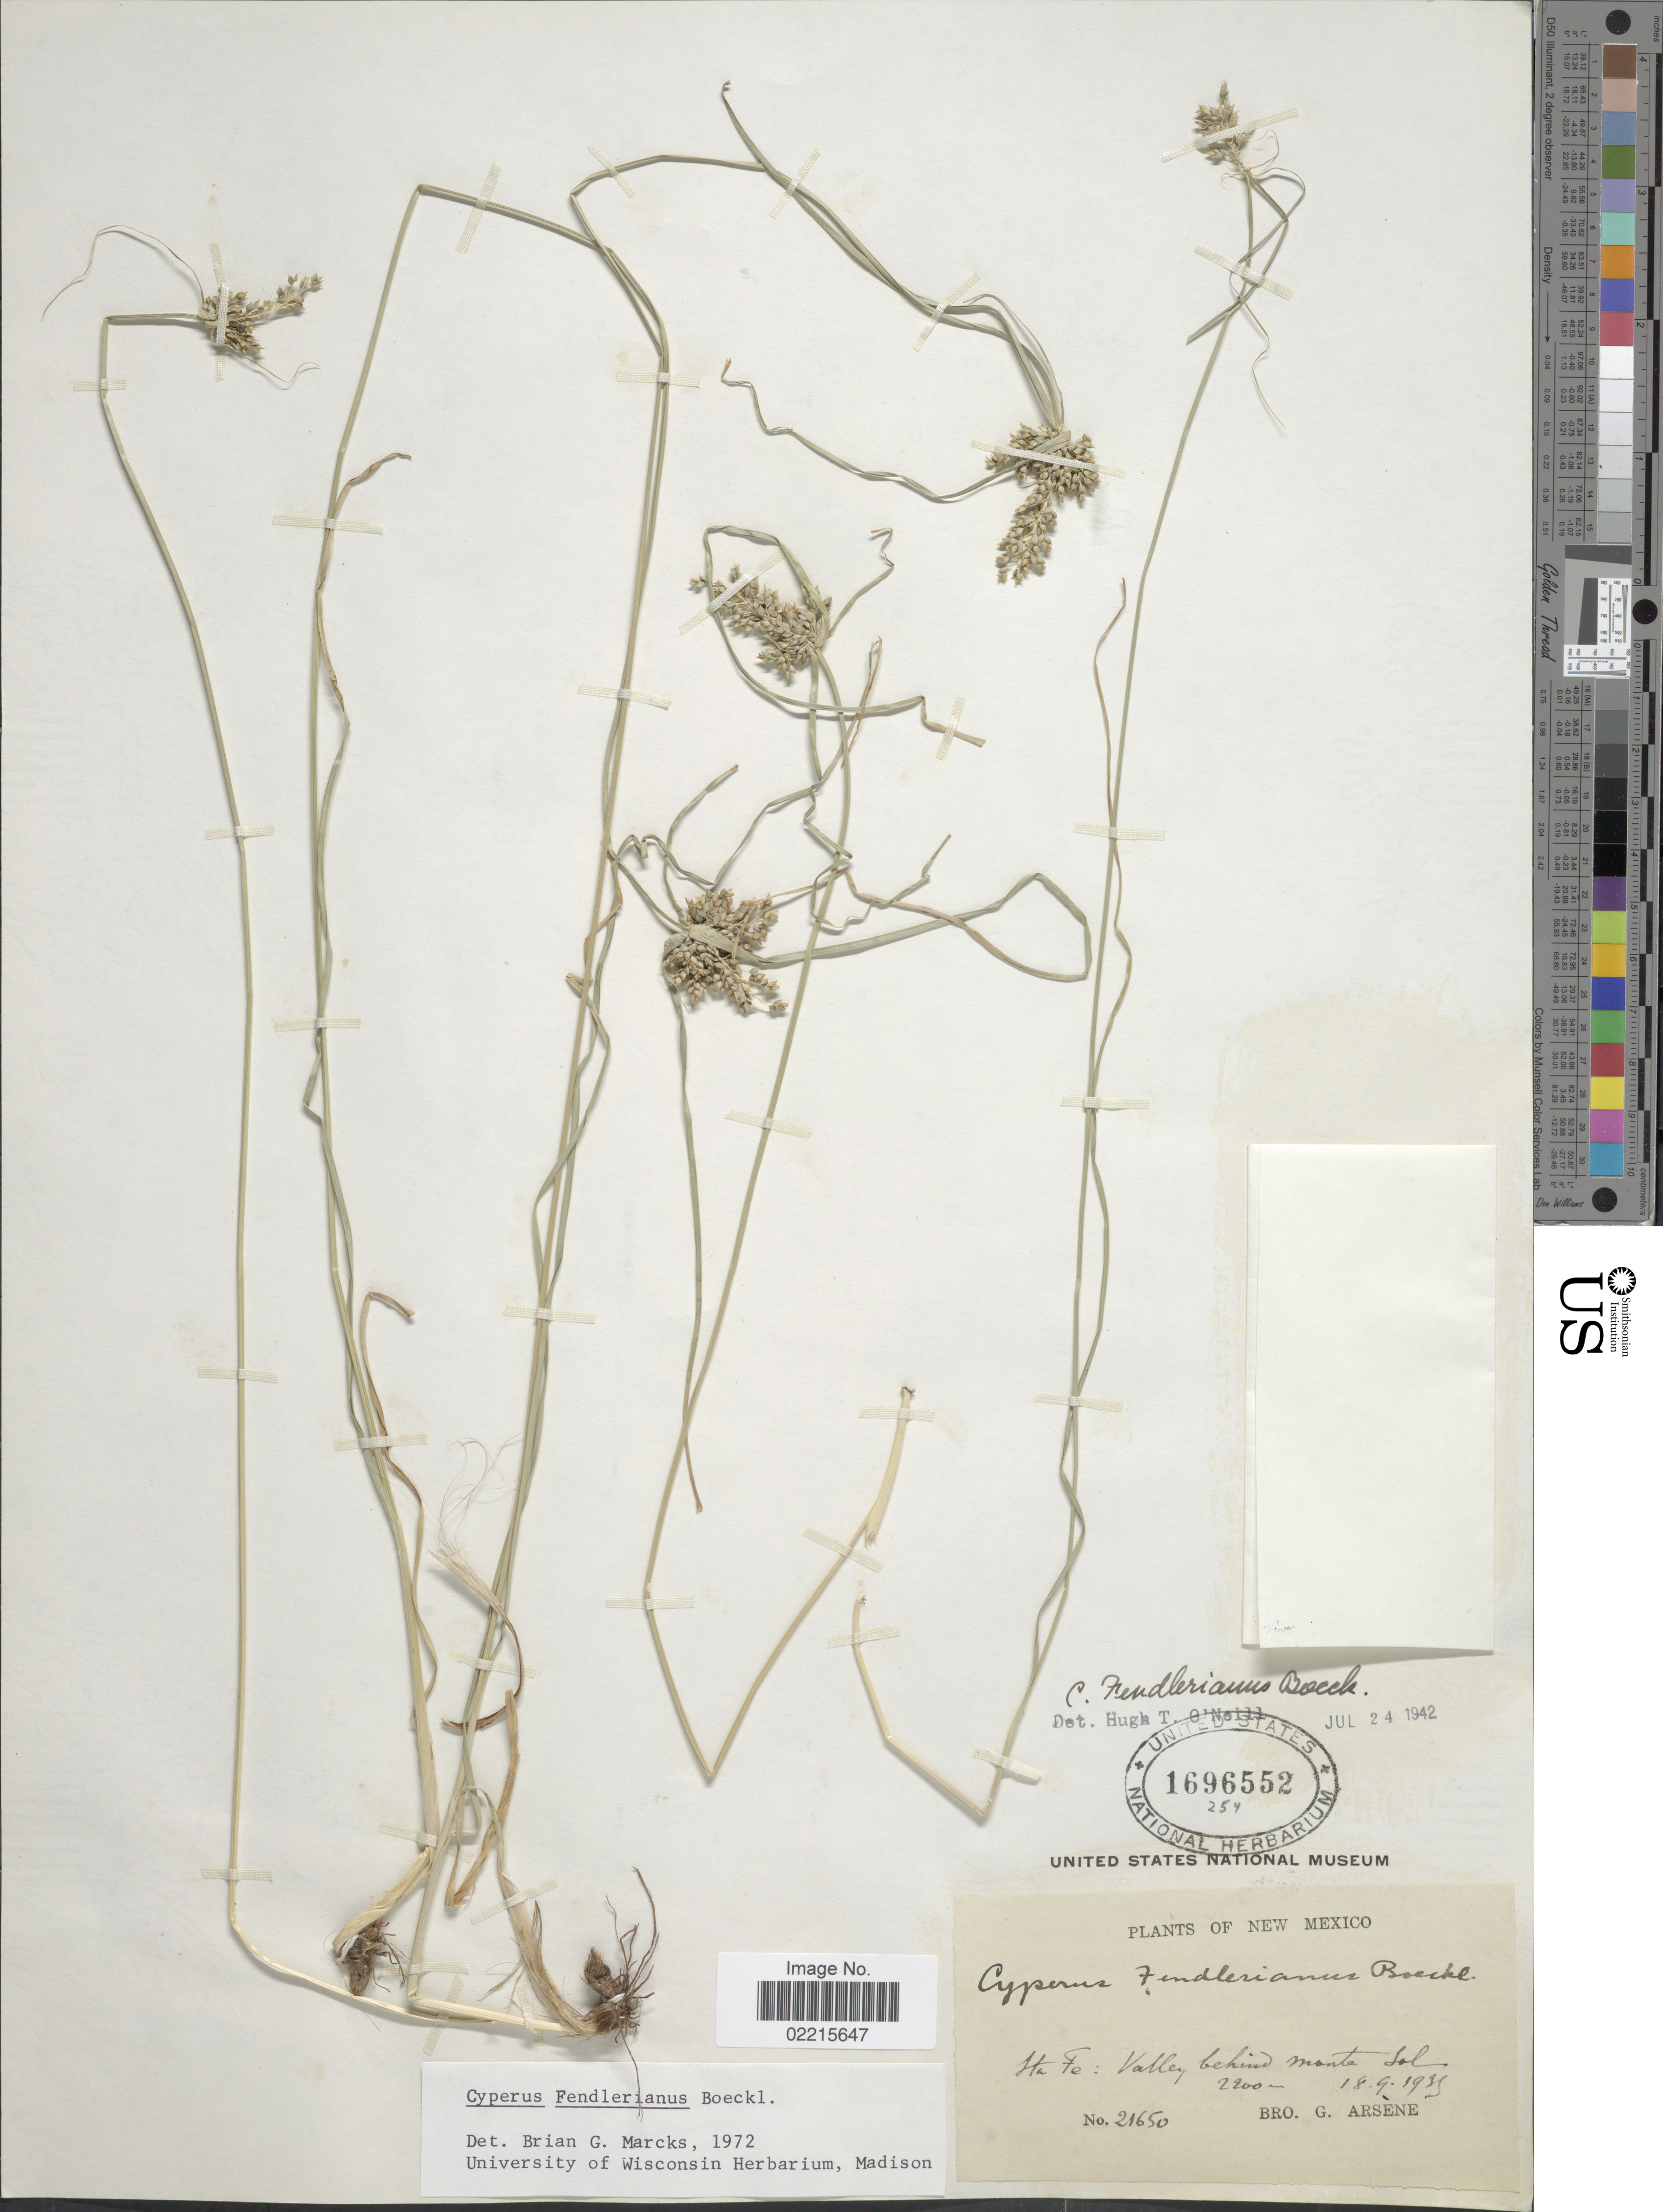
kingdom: Plantae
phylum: Tracheophyta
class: Liliopsida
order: Poales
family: Cyperaceae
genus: Cyperus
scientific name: Cyperus fendlerianus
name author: Boeckeler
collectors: Bro. G. Arsène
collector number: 21650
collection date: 1939-09-18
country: United States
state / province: New Mexico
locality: Sta Fe.: Valley behind Monte Sol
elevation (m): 2200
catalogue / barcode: US 1696552